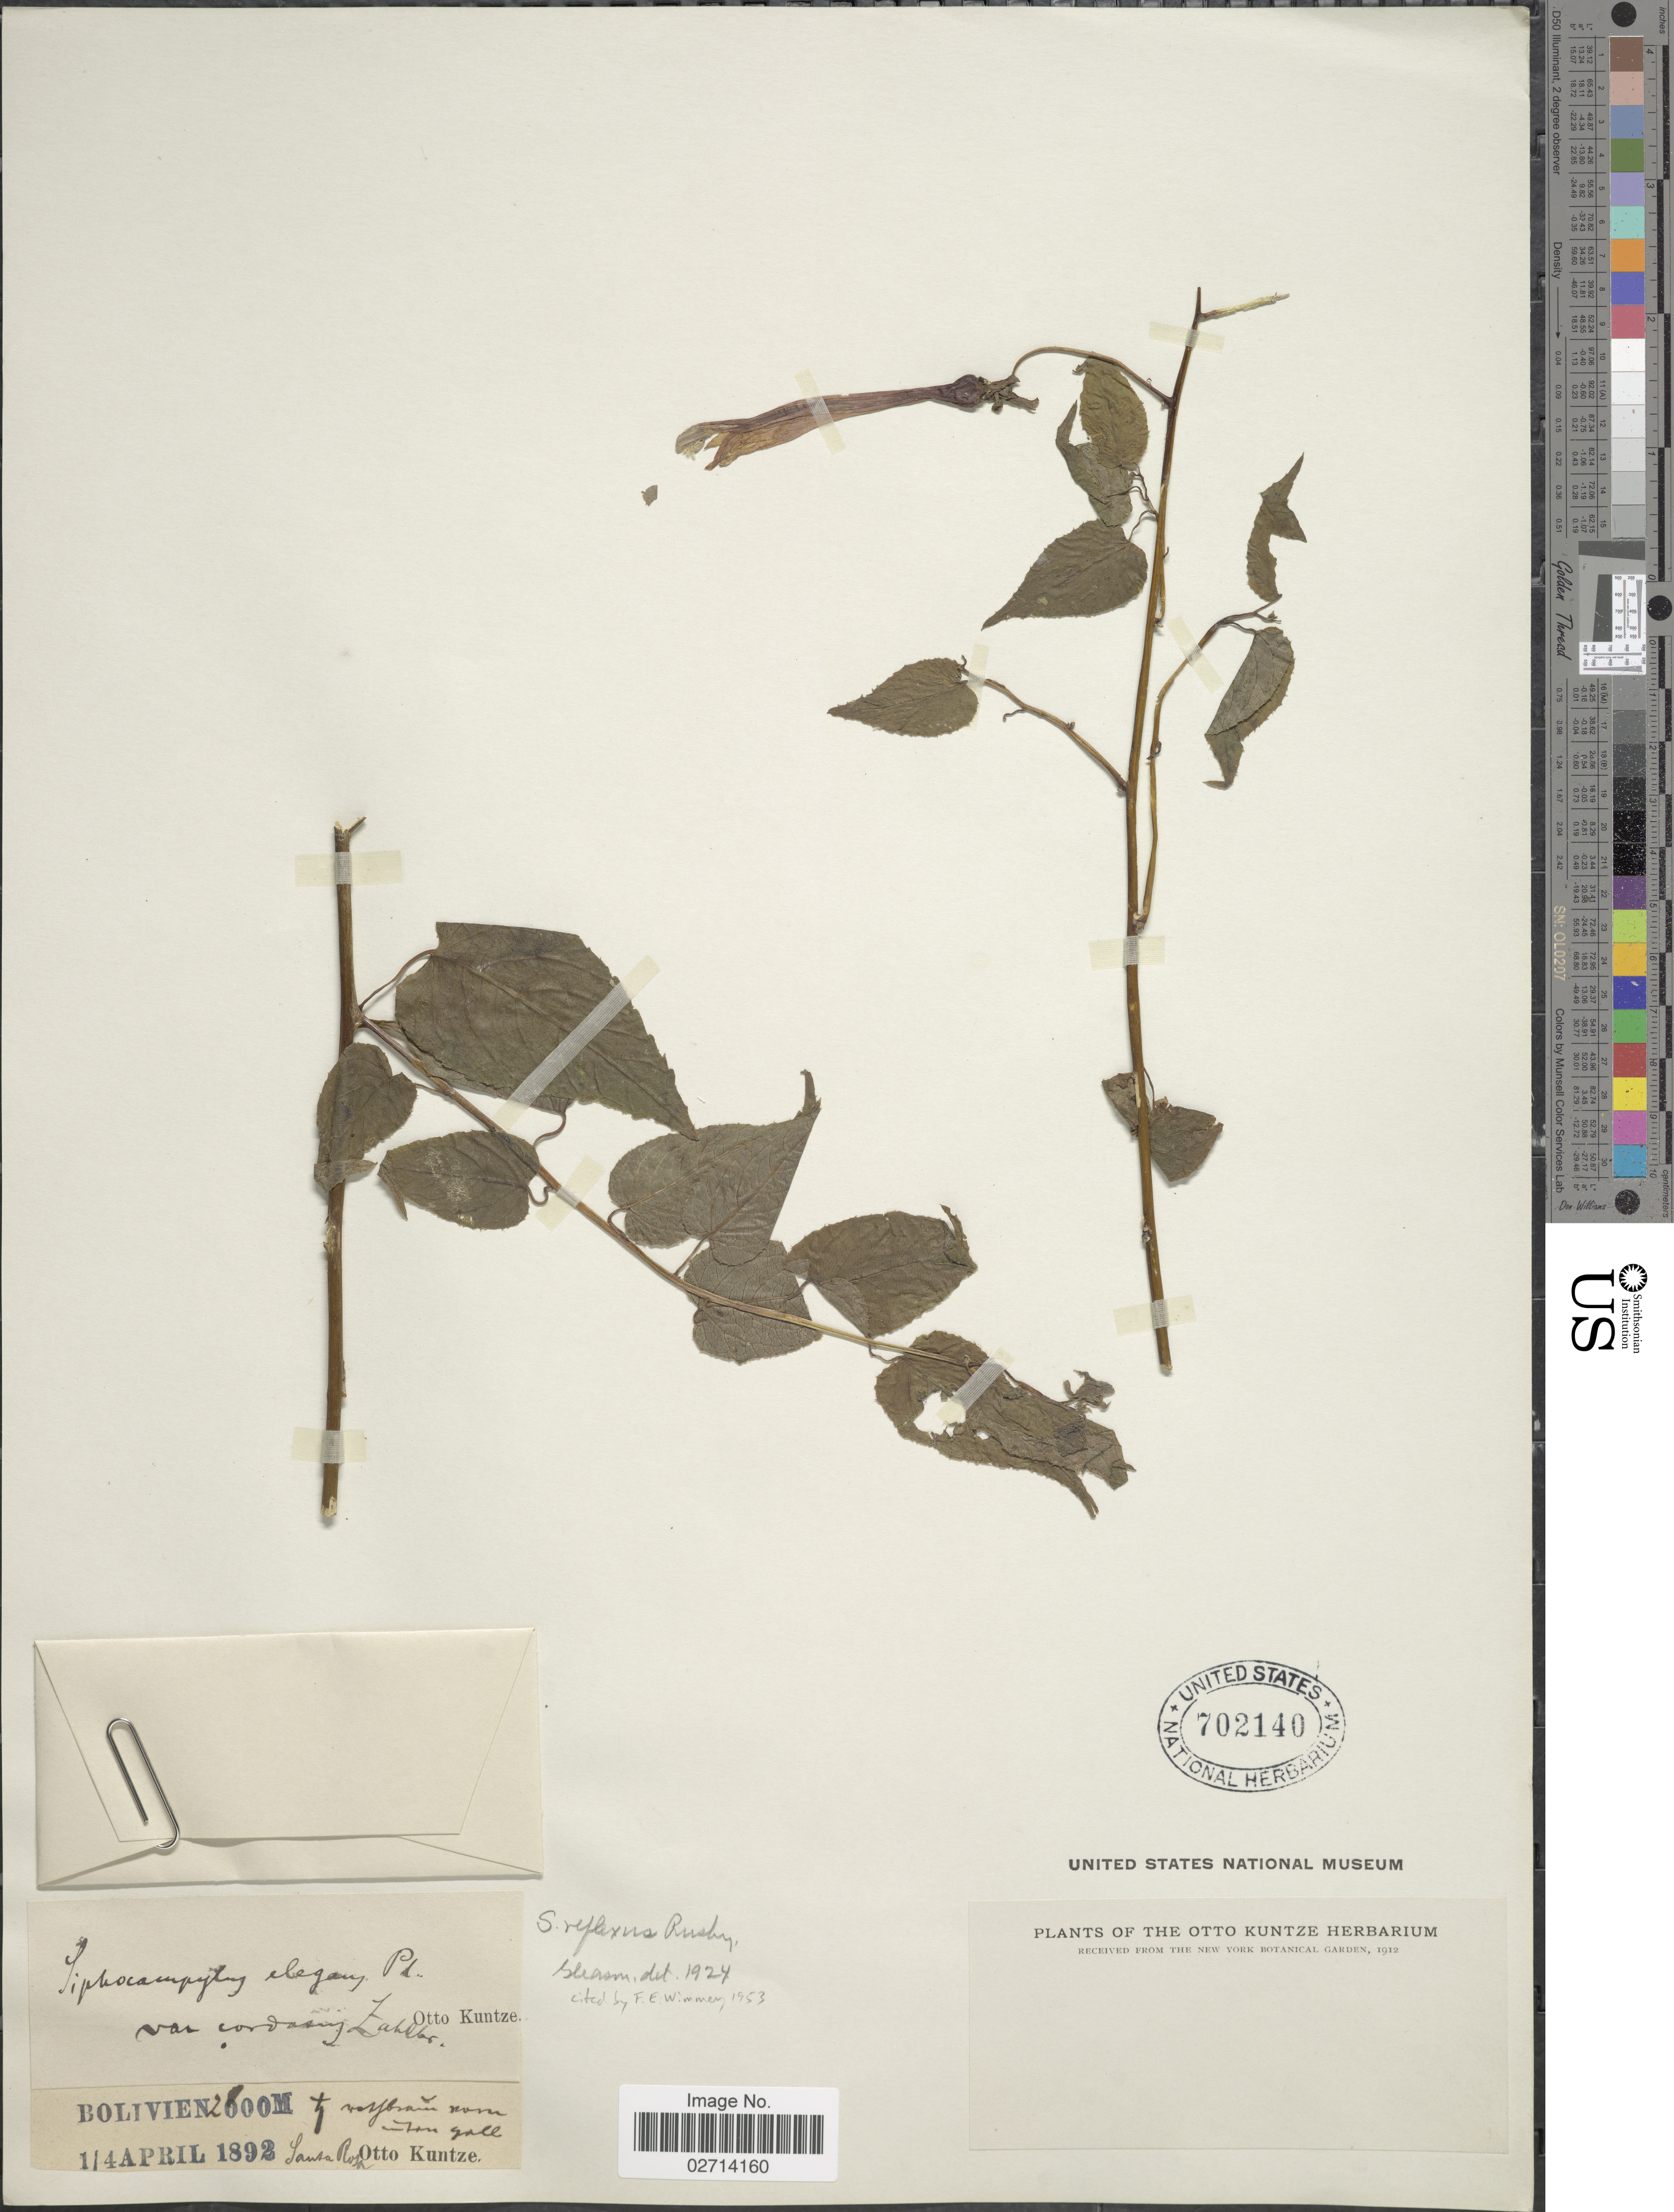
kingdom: Plantae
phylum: Tracheophyta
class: Magnoliopsida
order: Asterales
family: Campanulaceae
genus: Siphocampylus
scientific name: Siphocampylus reflexus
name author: Rusby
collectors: C.E.O. Kuntze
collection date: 1892-04-01/1892-04-04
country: Bolivia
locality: Bolivien, Santa Rosa.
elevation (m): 70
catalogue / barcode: US 702140